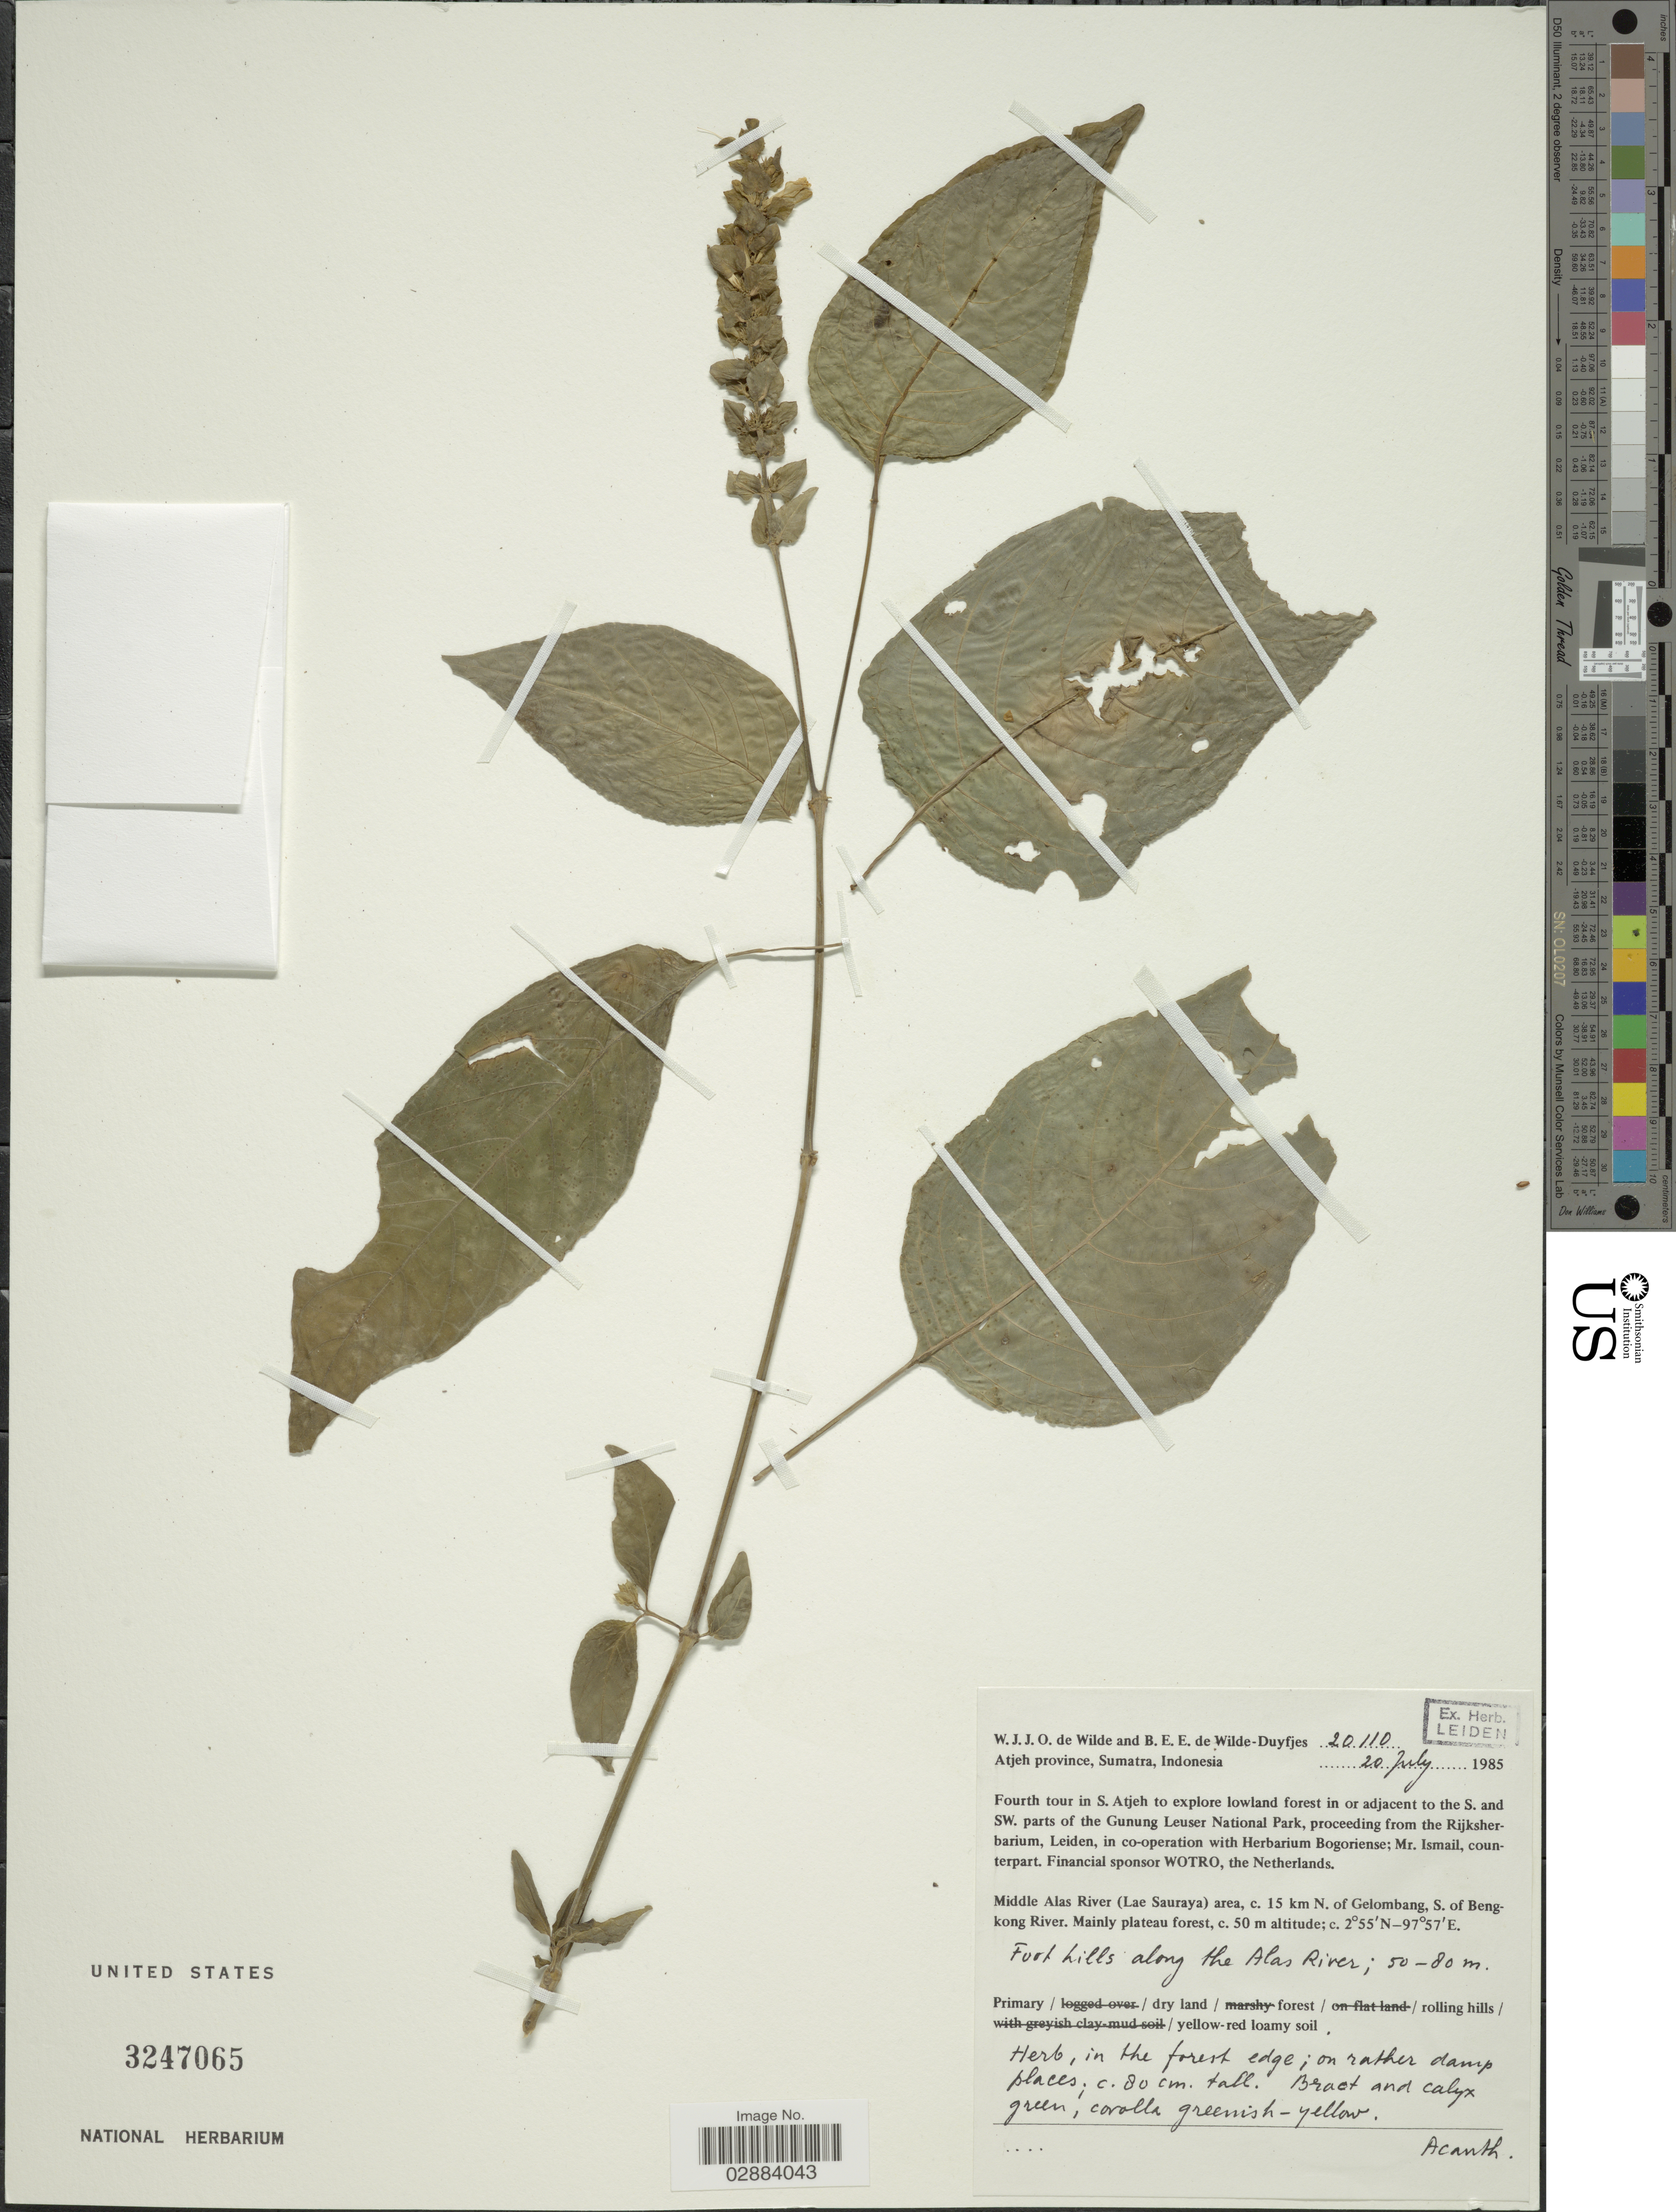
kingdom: Plantae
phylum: Tracheophyta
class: Magnoliopsida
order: Lamiales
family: Acanthaceae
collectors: W. J. de Wilde & B. E. de Wilde-Duyfjes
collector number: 20110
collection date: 1985-07-20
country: Indonesia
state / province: Sumatra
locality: Atjeh province. S. Atjeh. Middle Alas River (Lae Sauraya) area, c. 15 km N. of Gelombang, S. of Bengkong River. Foot hills along the Alas River.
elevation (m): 50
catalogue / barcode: US 3247065